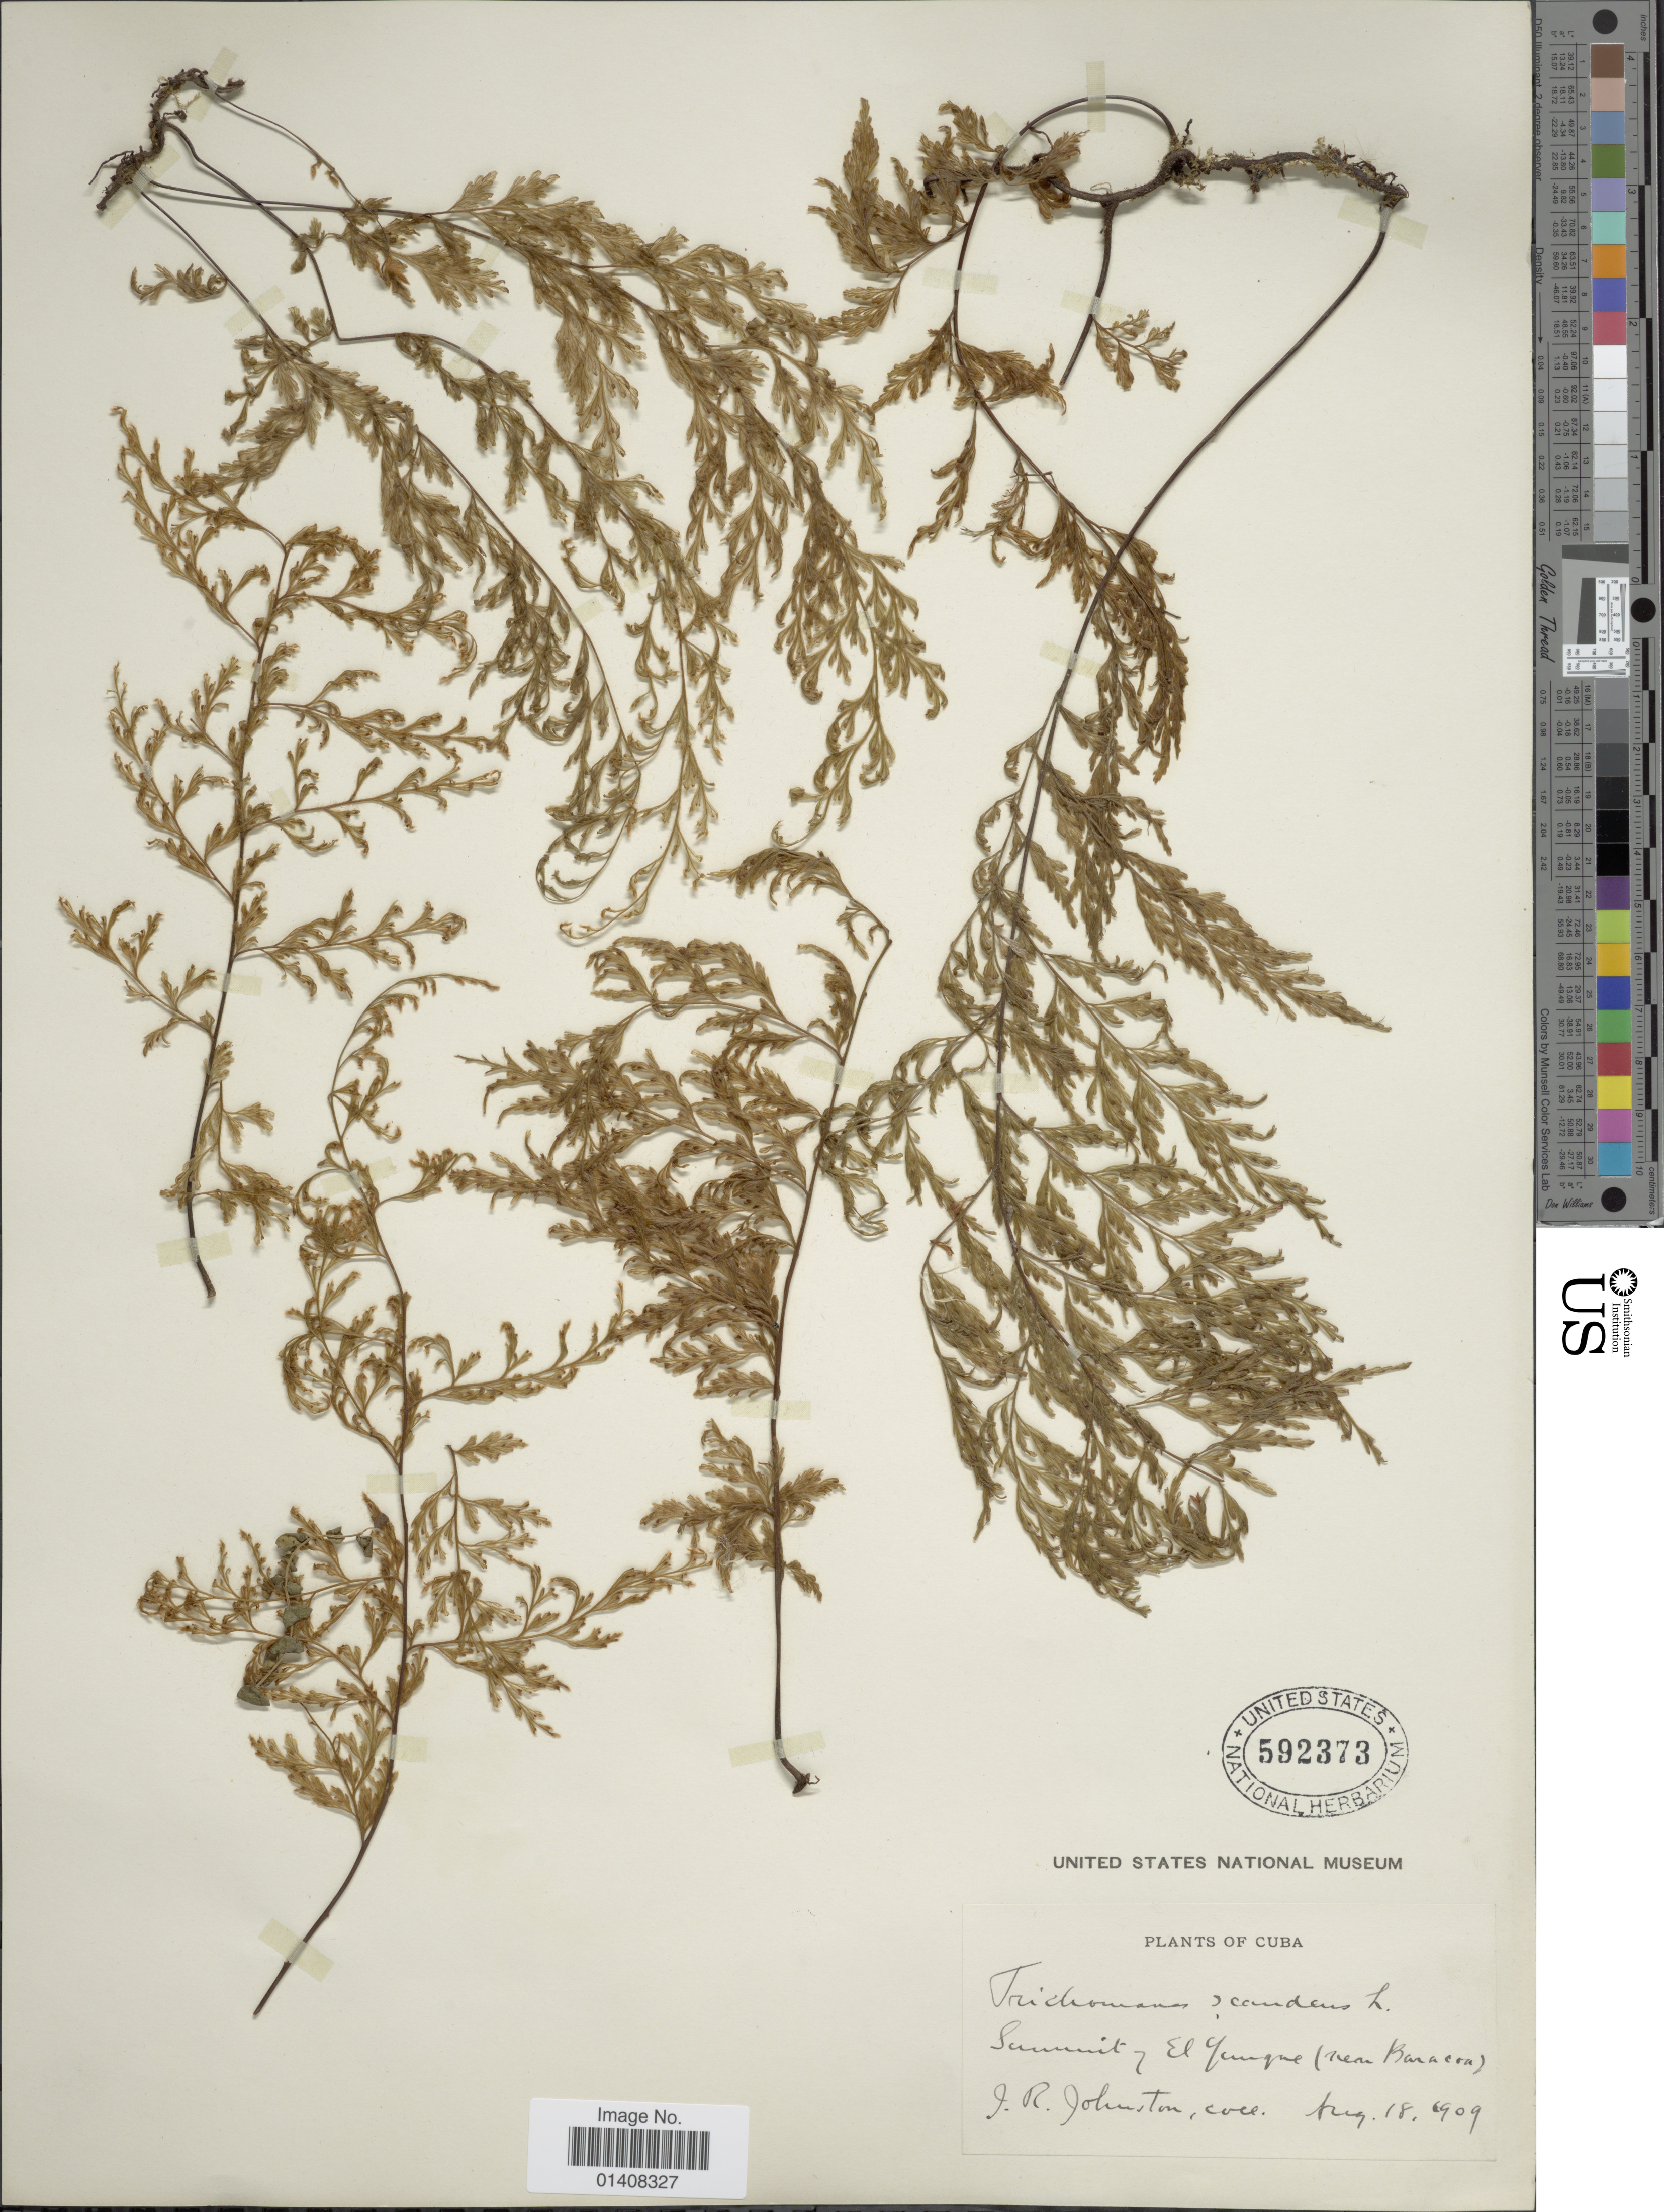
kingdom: Plantae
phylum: Tracheophyta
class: Polypodiopsida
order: Hymenophyllales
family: Hymenophyllaceae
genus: Trichomanes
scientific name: Trichomanes scandens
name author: L.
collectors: J. Johnston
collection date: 1909-08-18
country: Cuba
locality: Summit El Yunque near Baracoa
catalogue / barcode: US 592373